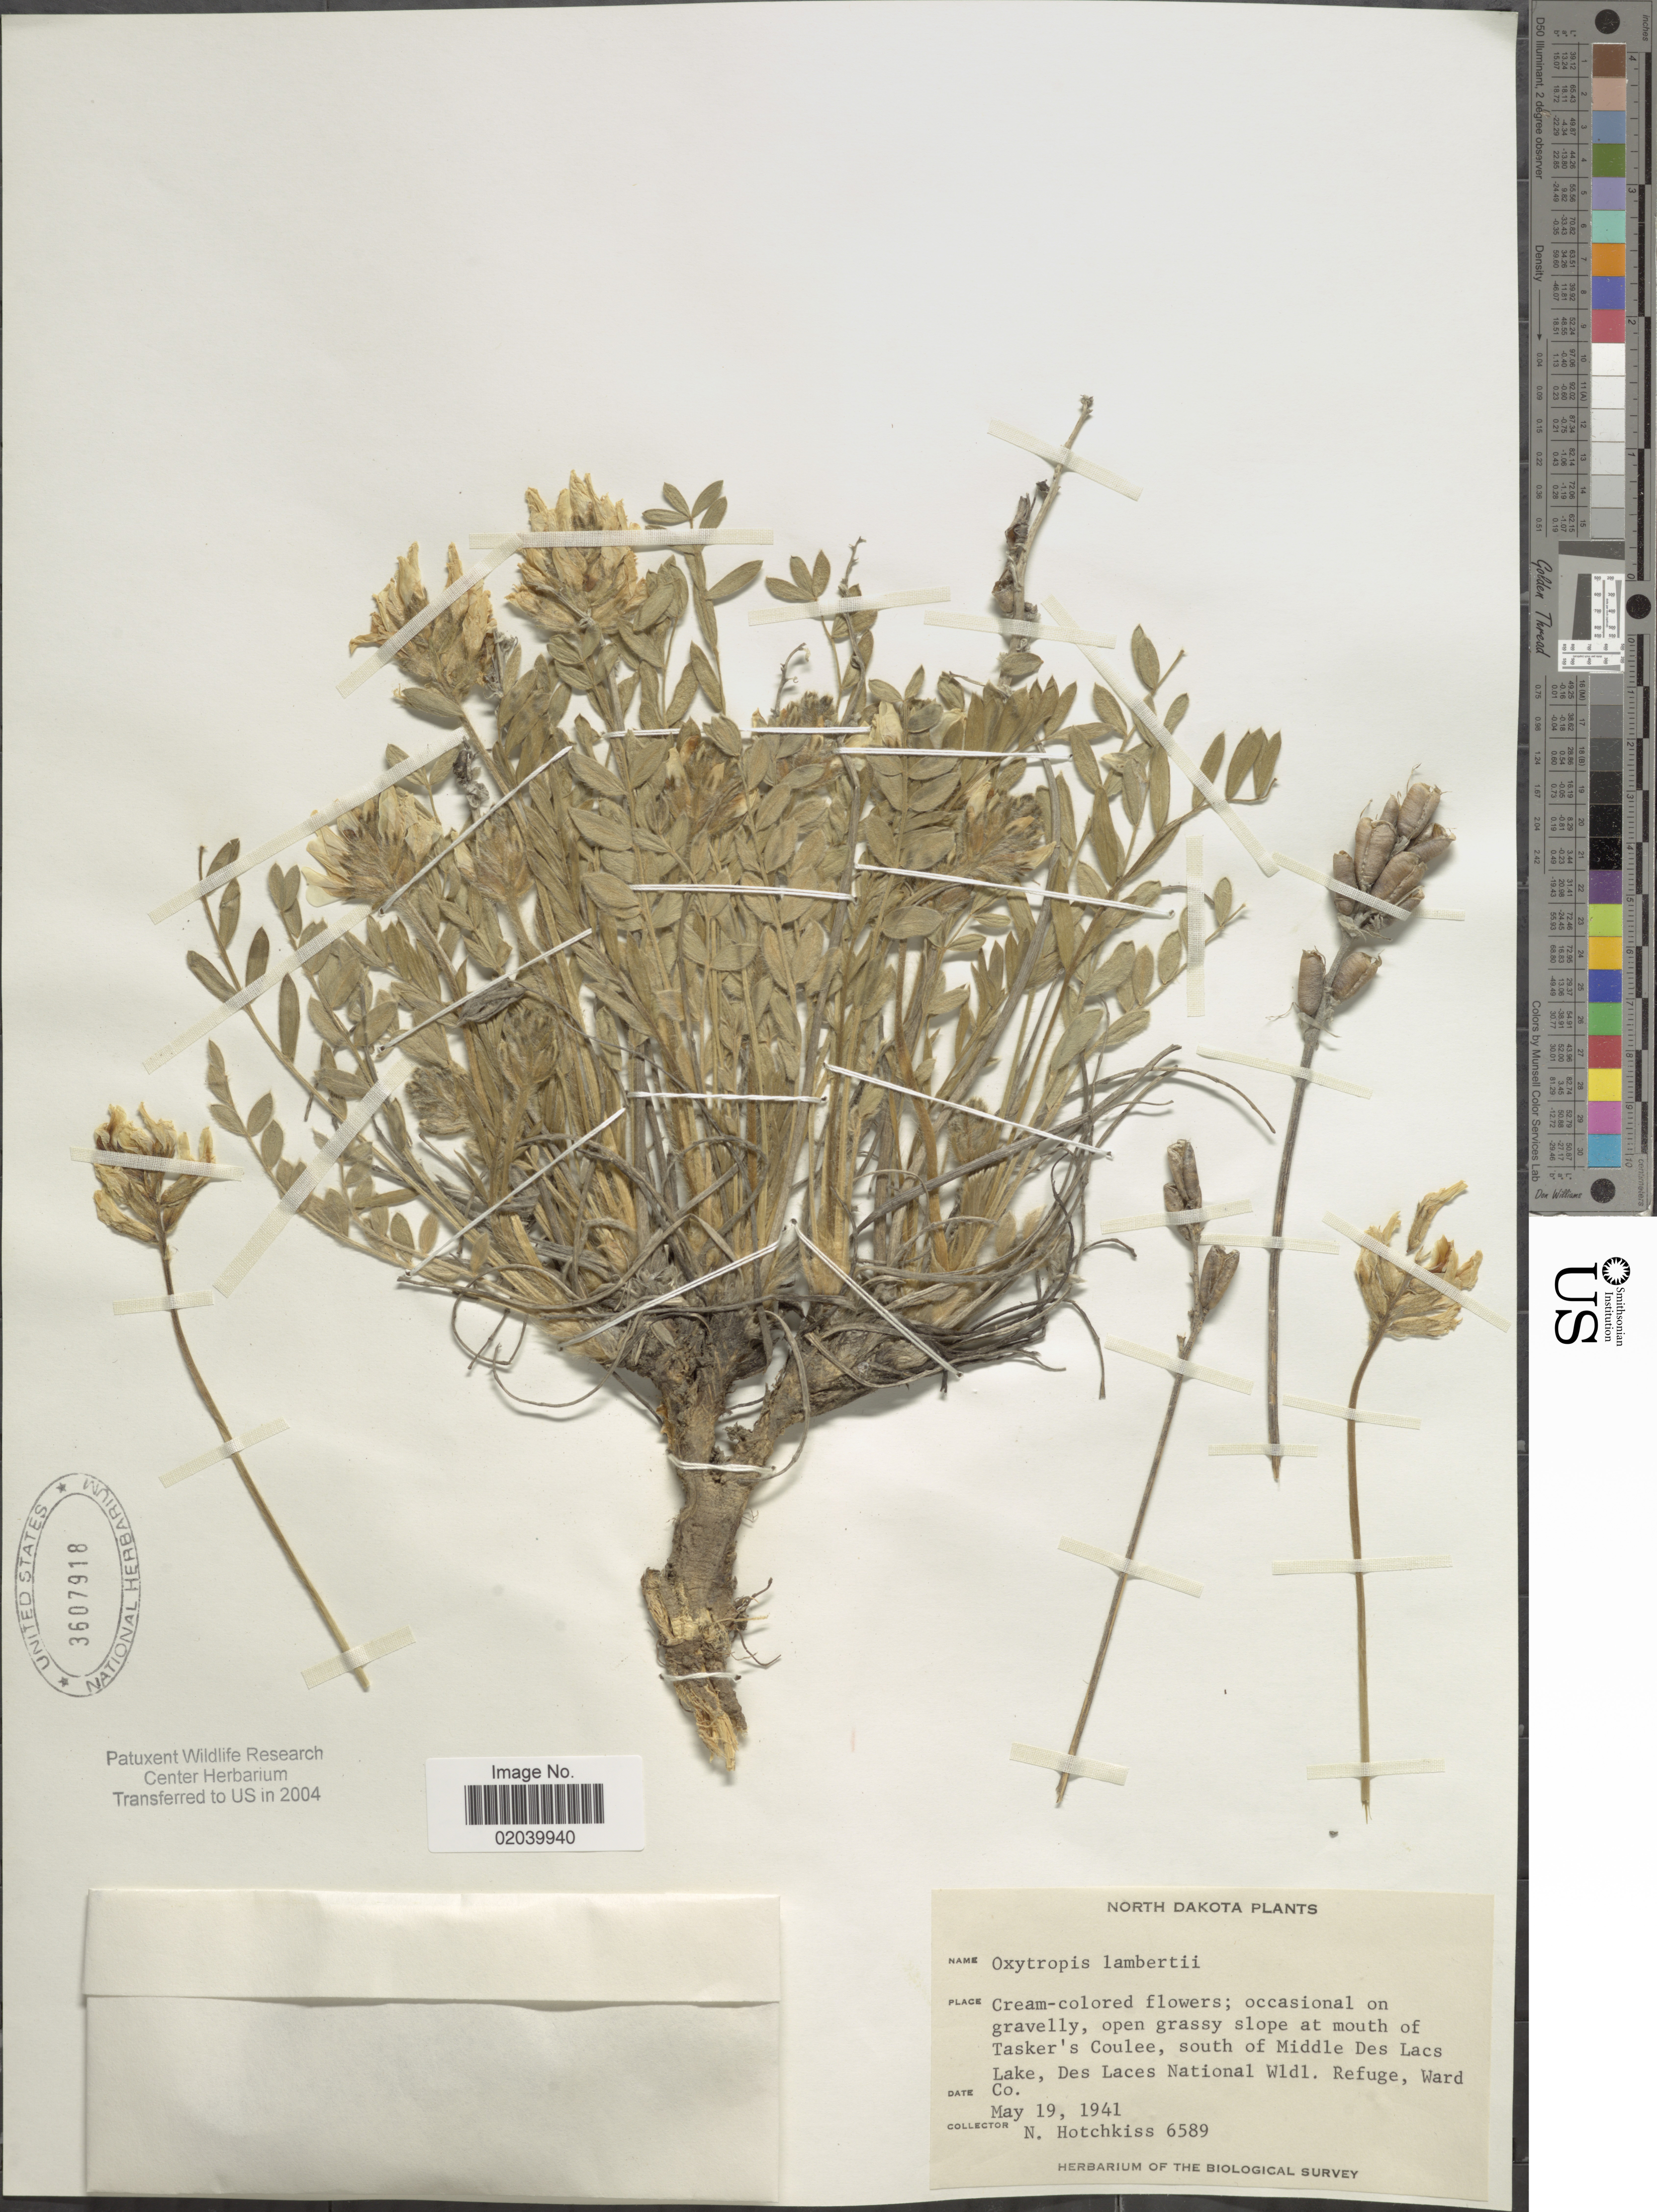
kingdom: Plantae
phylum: Tracheophyta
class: Magnoliopsida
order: Fabales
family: Fabaceae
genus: Oxytropis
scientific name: Oxytropis lambertii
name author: Pursh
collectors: N. Hotchkiss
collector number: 6589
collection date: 1941-05-19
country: United States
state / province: North Dakota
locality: At mouth of Tasker's Coulee, south of Middle Des Lacs Lake, Des Lacs National Wldl. Refuge, Ward Co.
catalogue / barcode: US 3607918